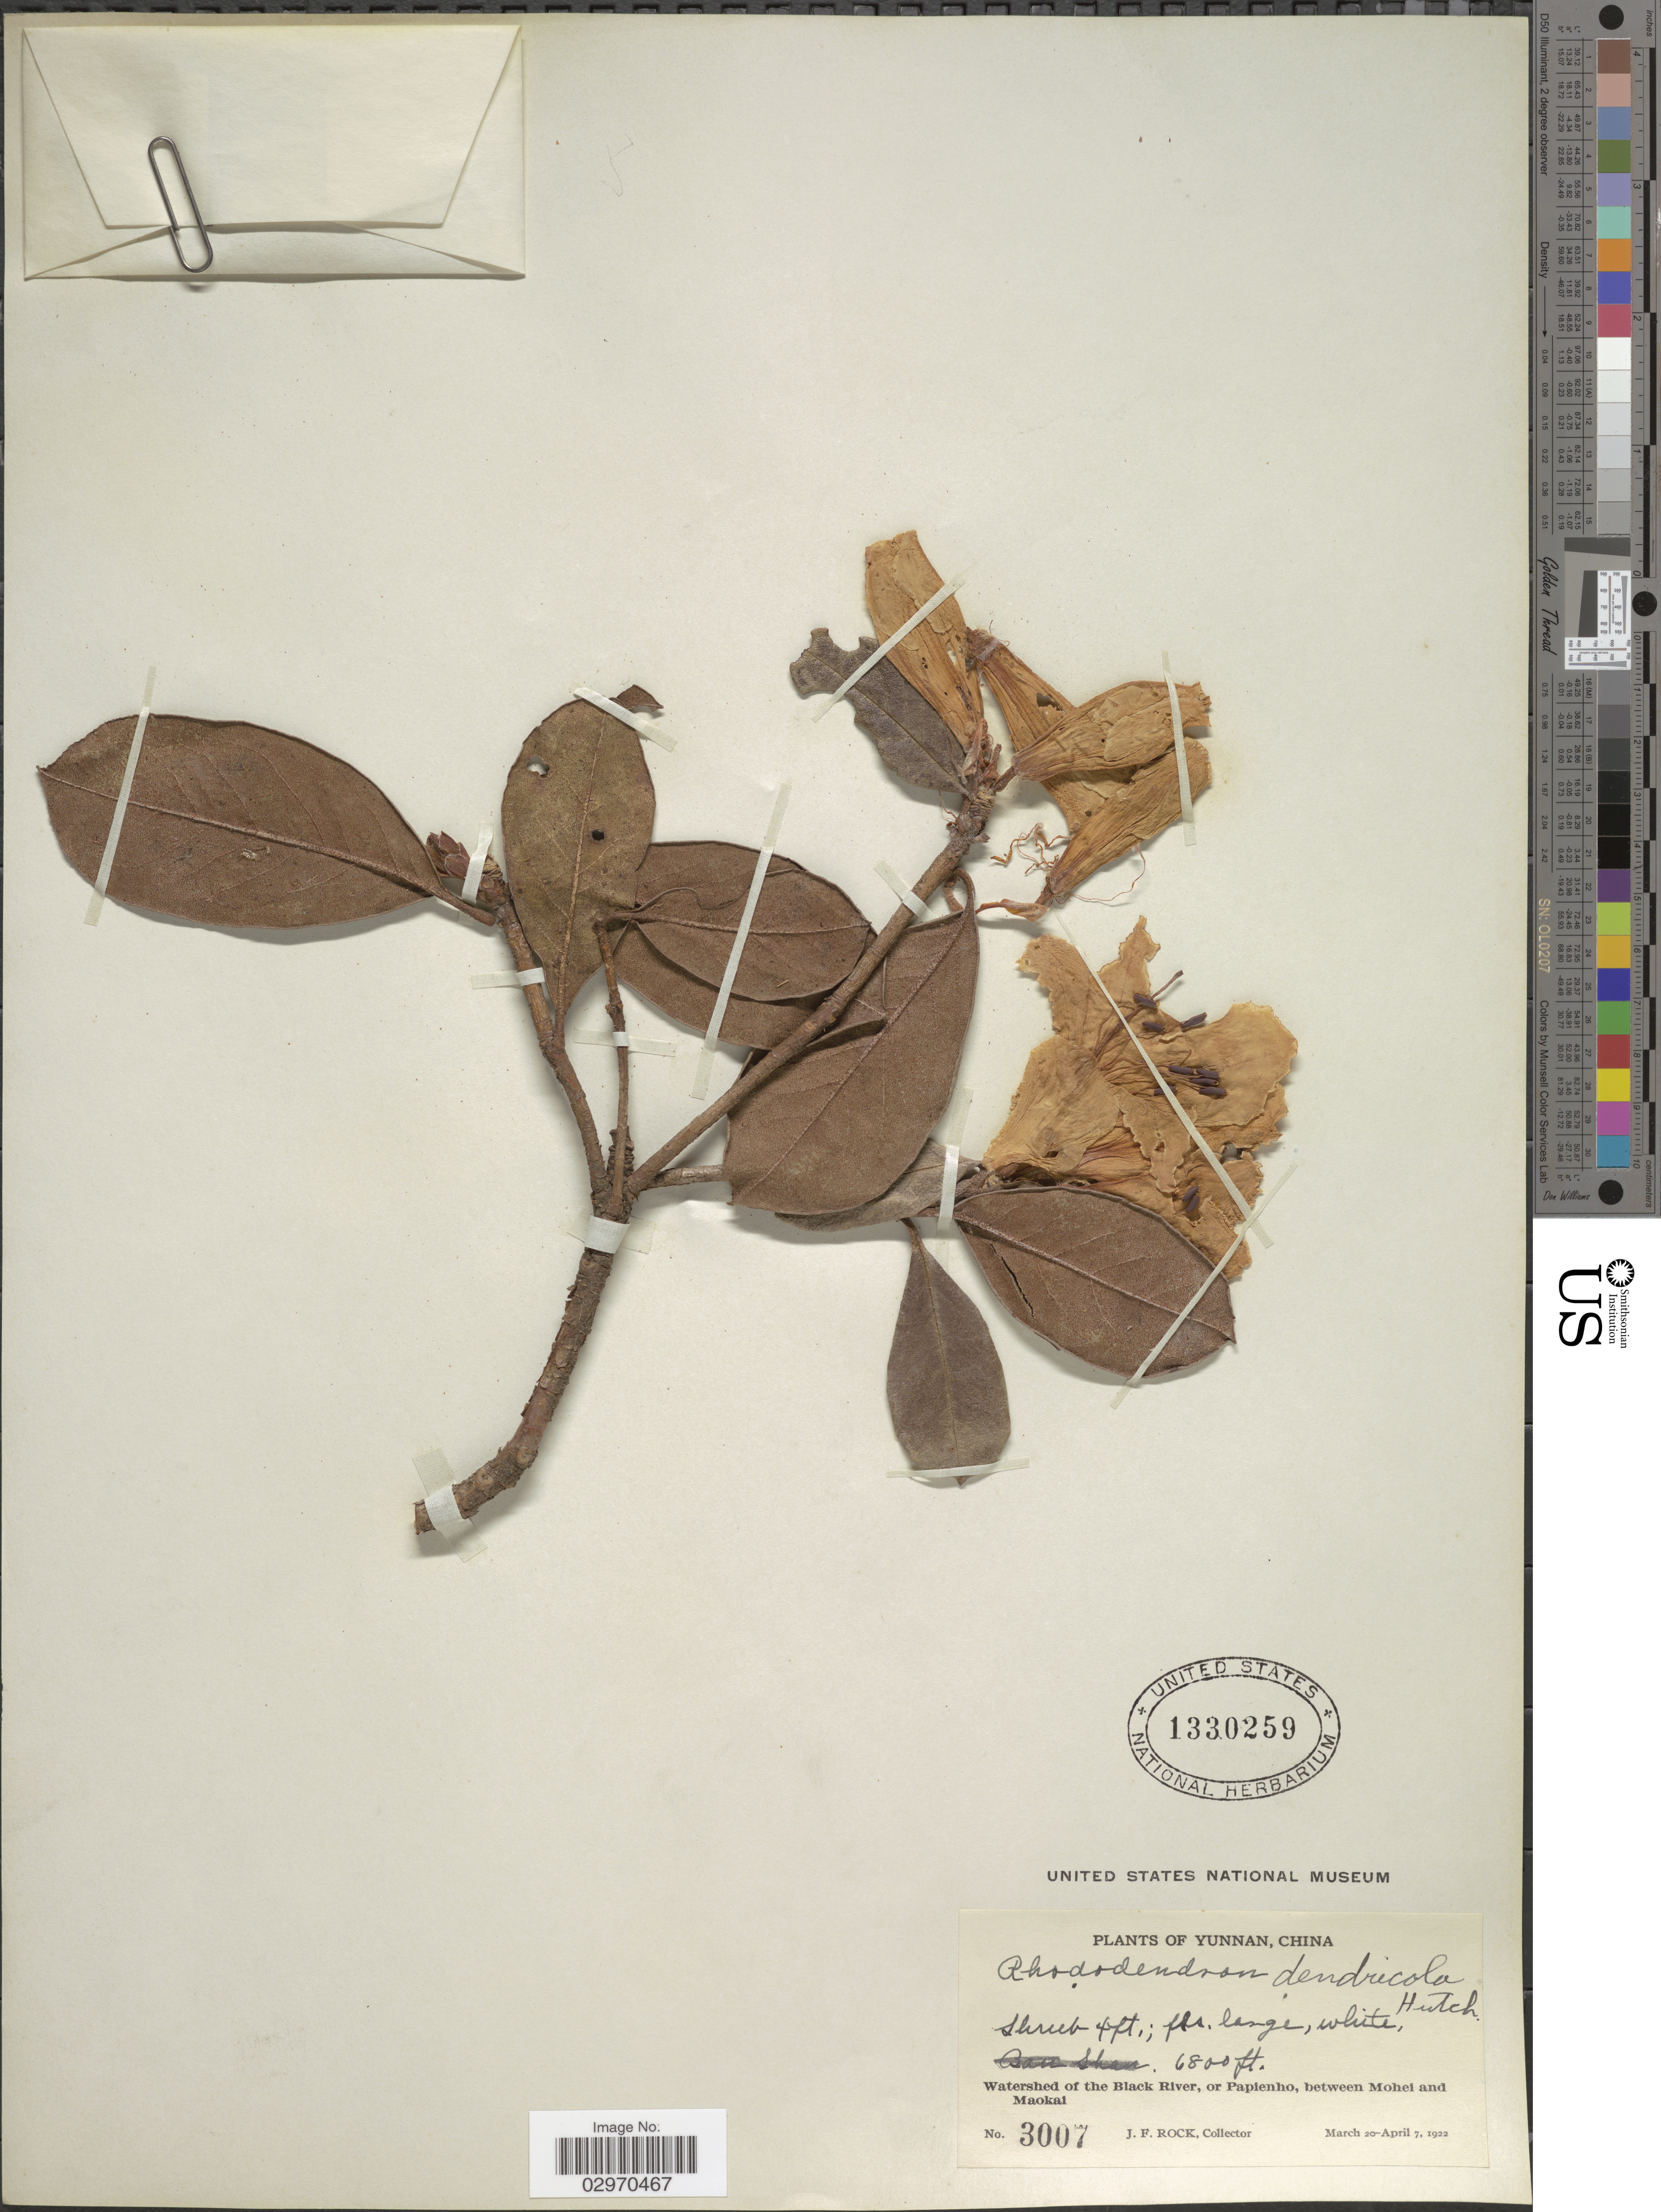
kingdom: Plantae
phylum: Tracheophyta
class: Magnoliopsida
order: Ericales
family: Ericaceae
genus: Rhododendron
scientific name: Rhododendron dendricola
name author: Hutch.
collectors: J. Rock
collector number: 3007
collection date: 1922-03-20/1922-04-07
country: China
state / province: Yunnan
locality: Watershed of the Black River, or Papienho, between Mohei and Maokai.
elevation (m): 2073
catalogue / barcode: US 1330259